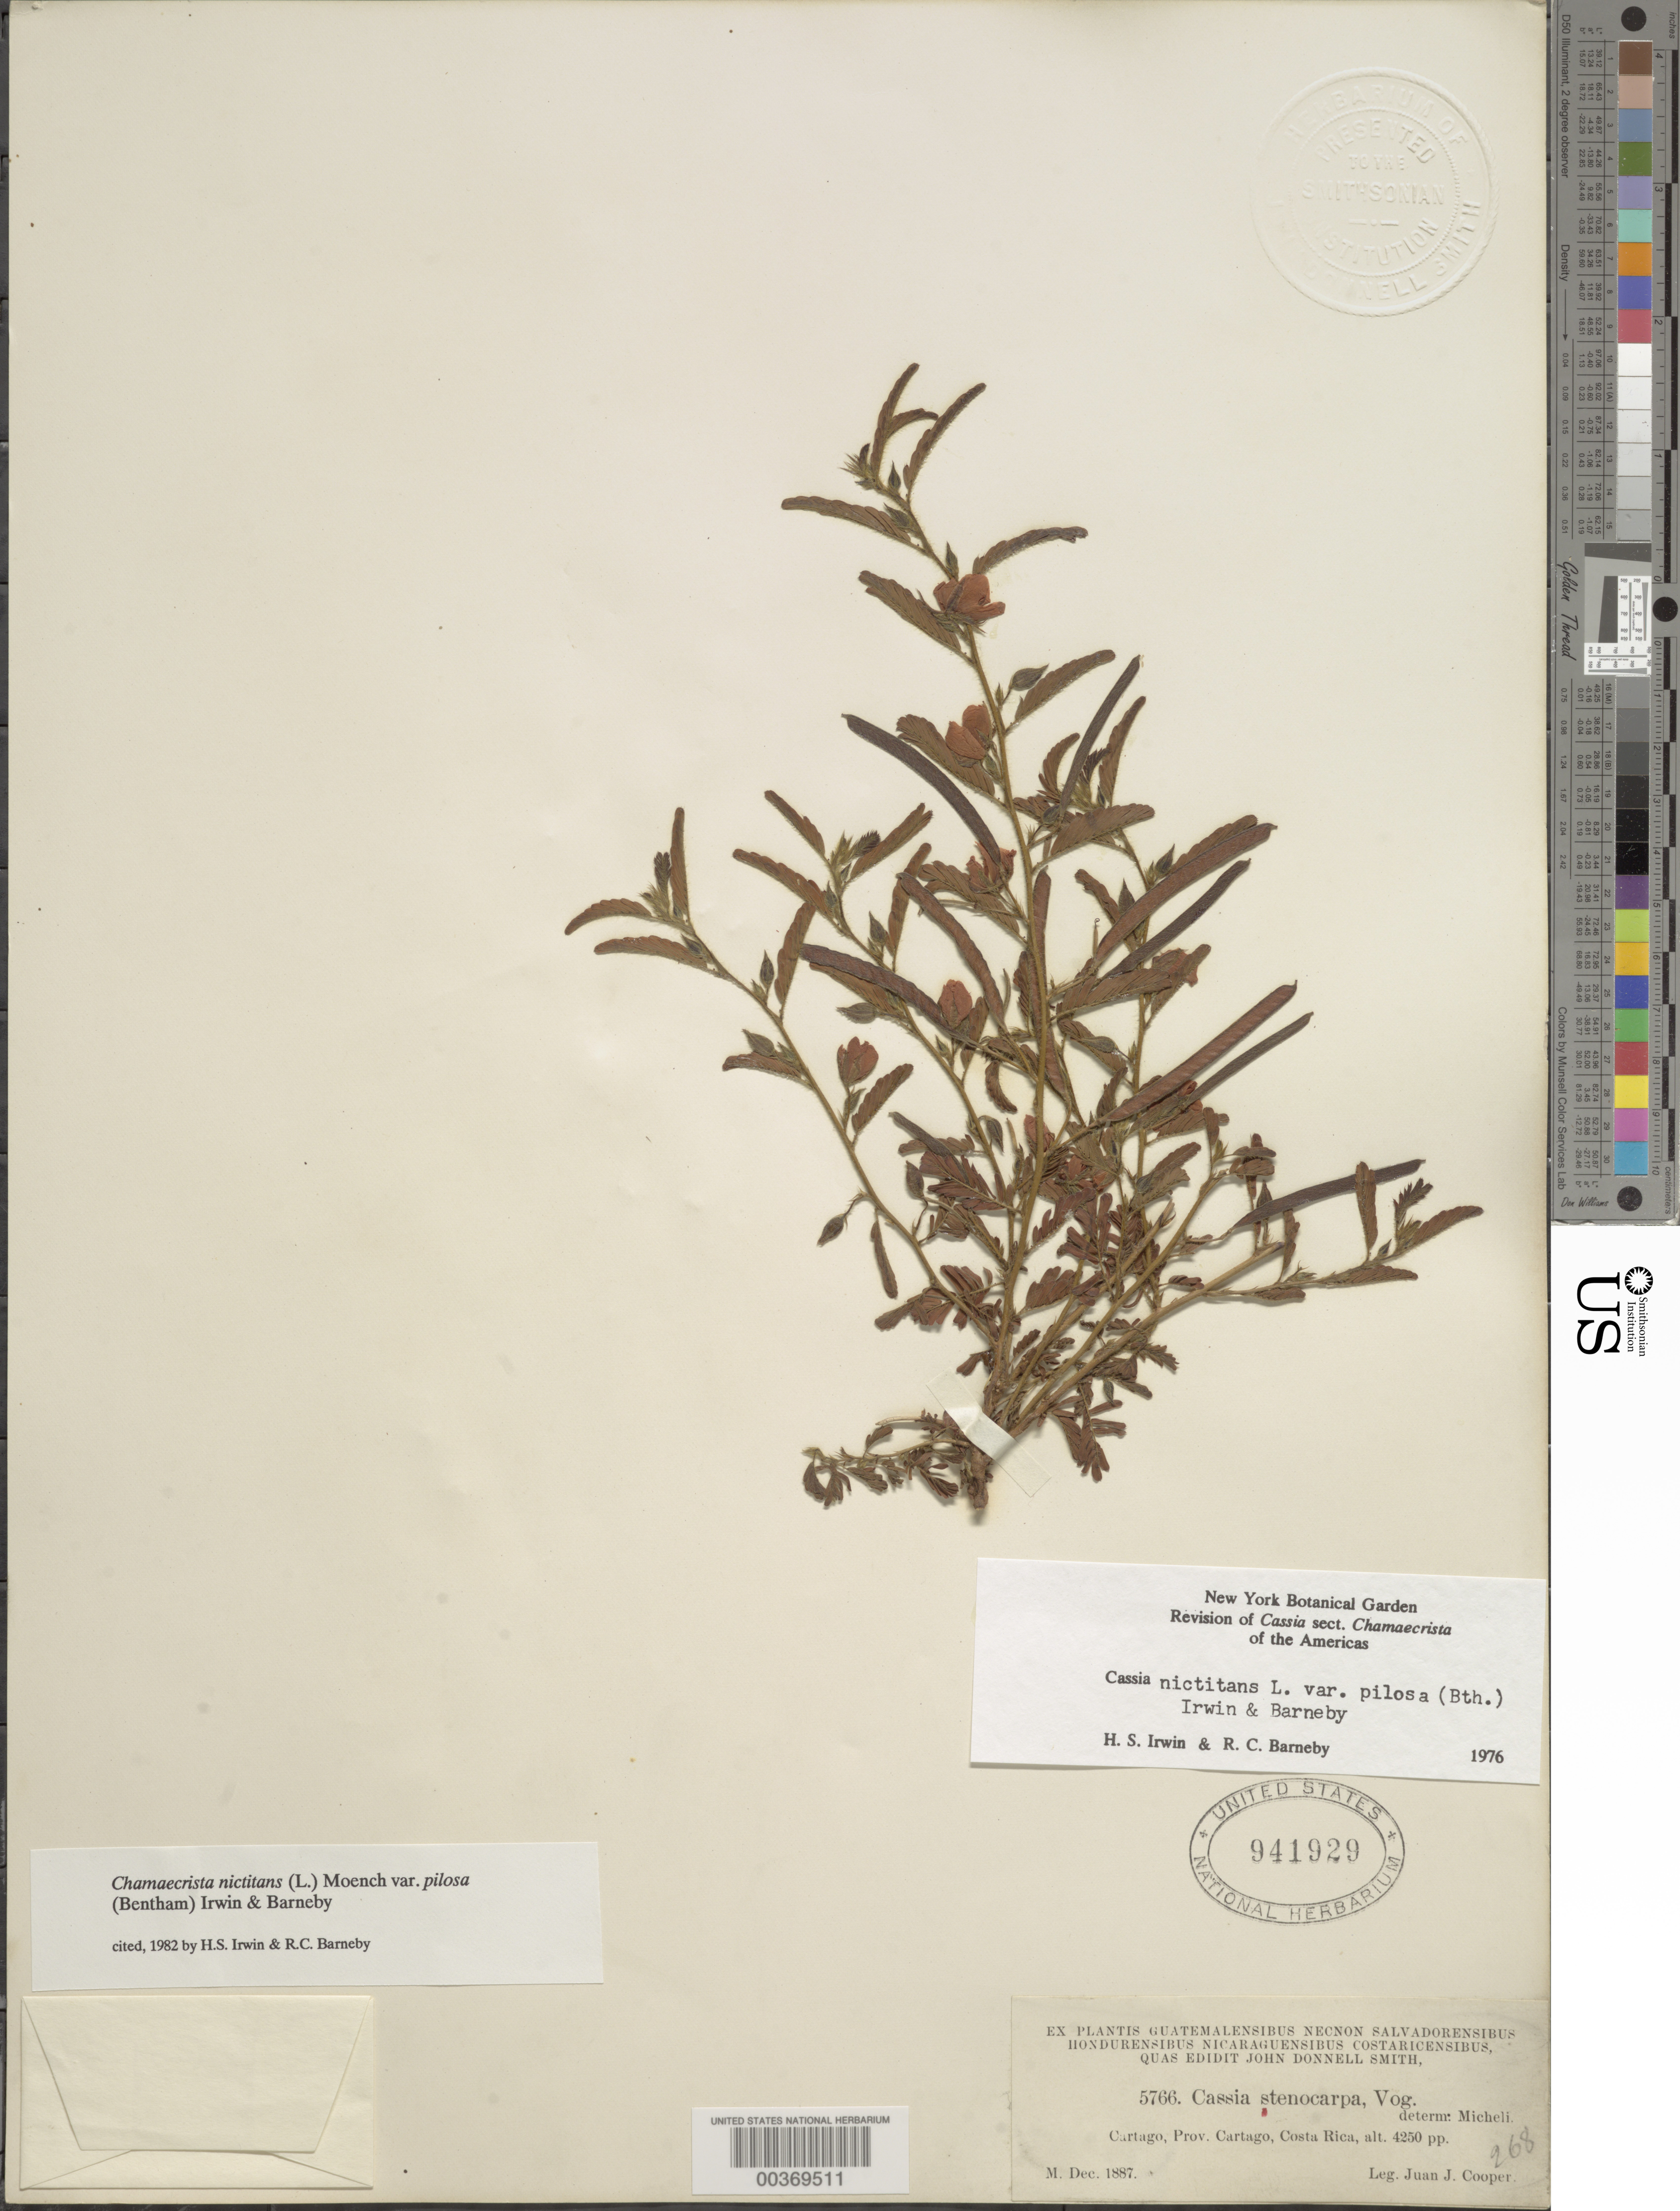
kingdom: Plantae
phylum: Tracheophyta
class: Magnoliopsida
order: Fabales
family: Fabaceae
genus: Chamaecrista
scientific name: Chamaecrista nictitans var. pilosa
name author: (Benth.) H.S. Irwin & Barneby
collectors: J. J. Cooper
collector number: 5766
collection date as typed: Dec 1887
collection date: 1887-12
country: Costa Rica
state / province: Cartago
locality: Cartago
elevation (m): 1295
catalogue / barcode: US 941929